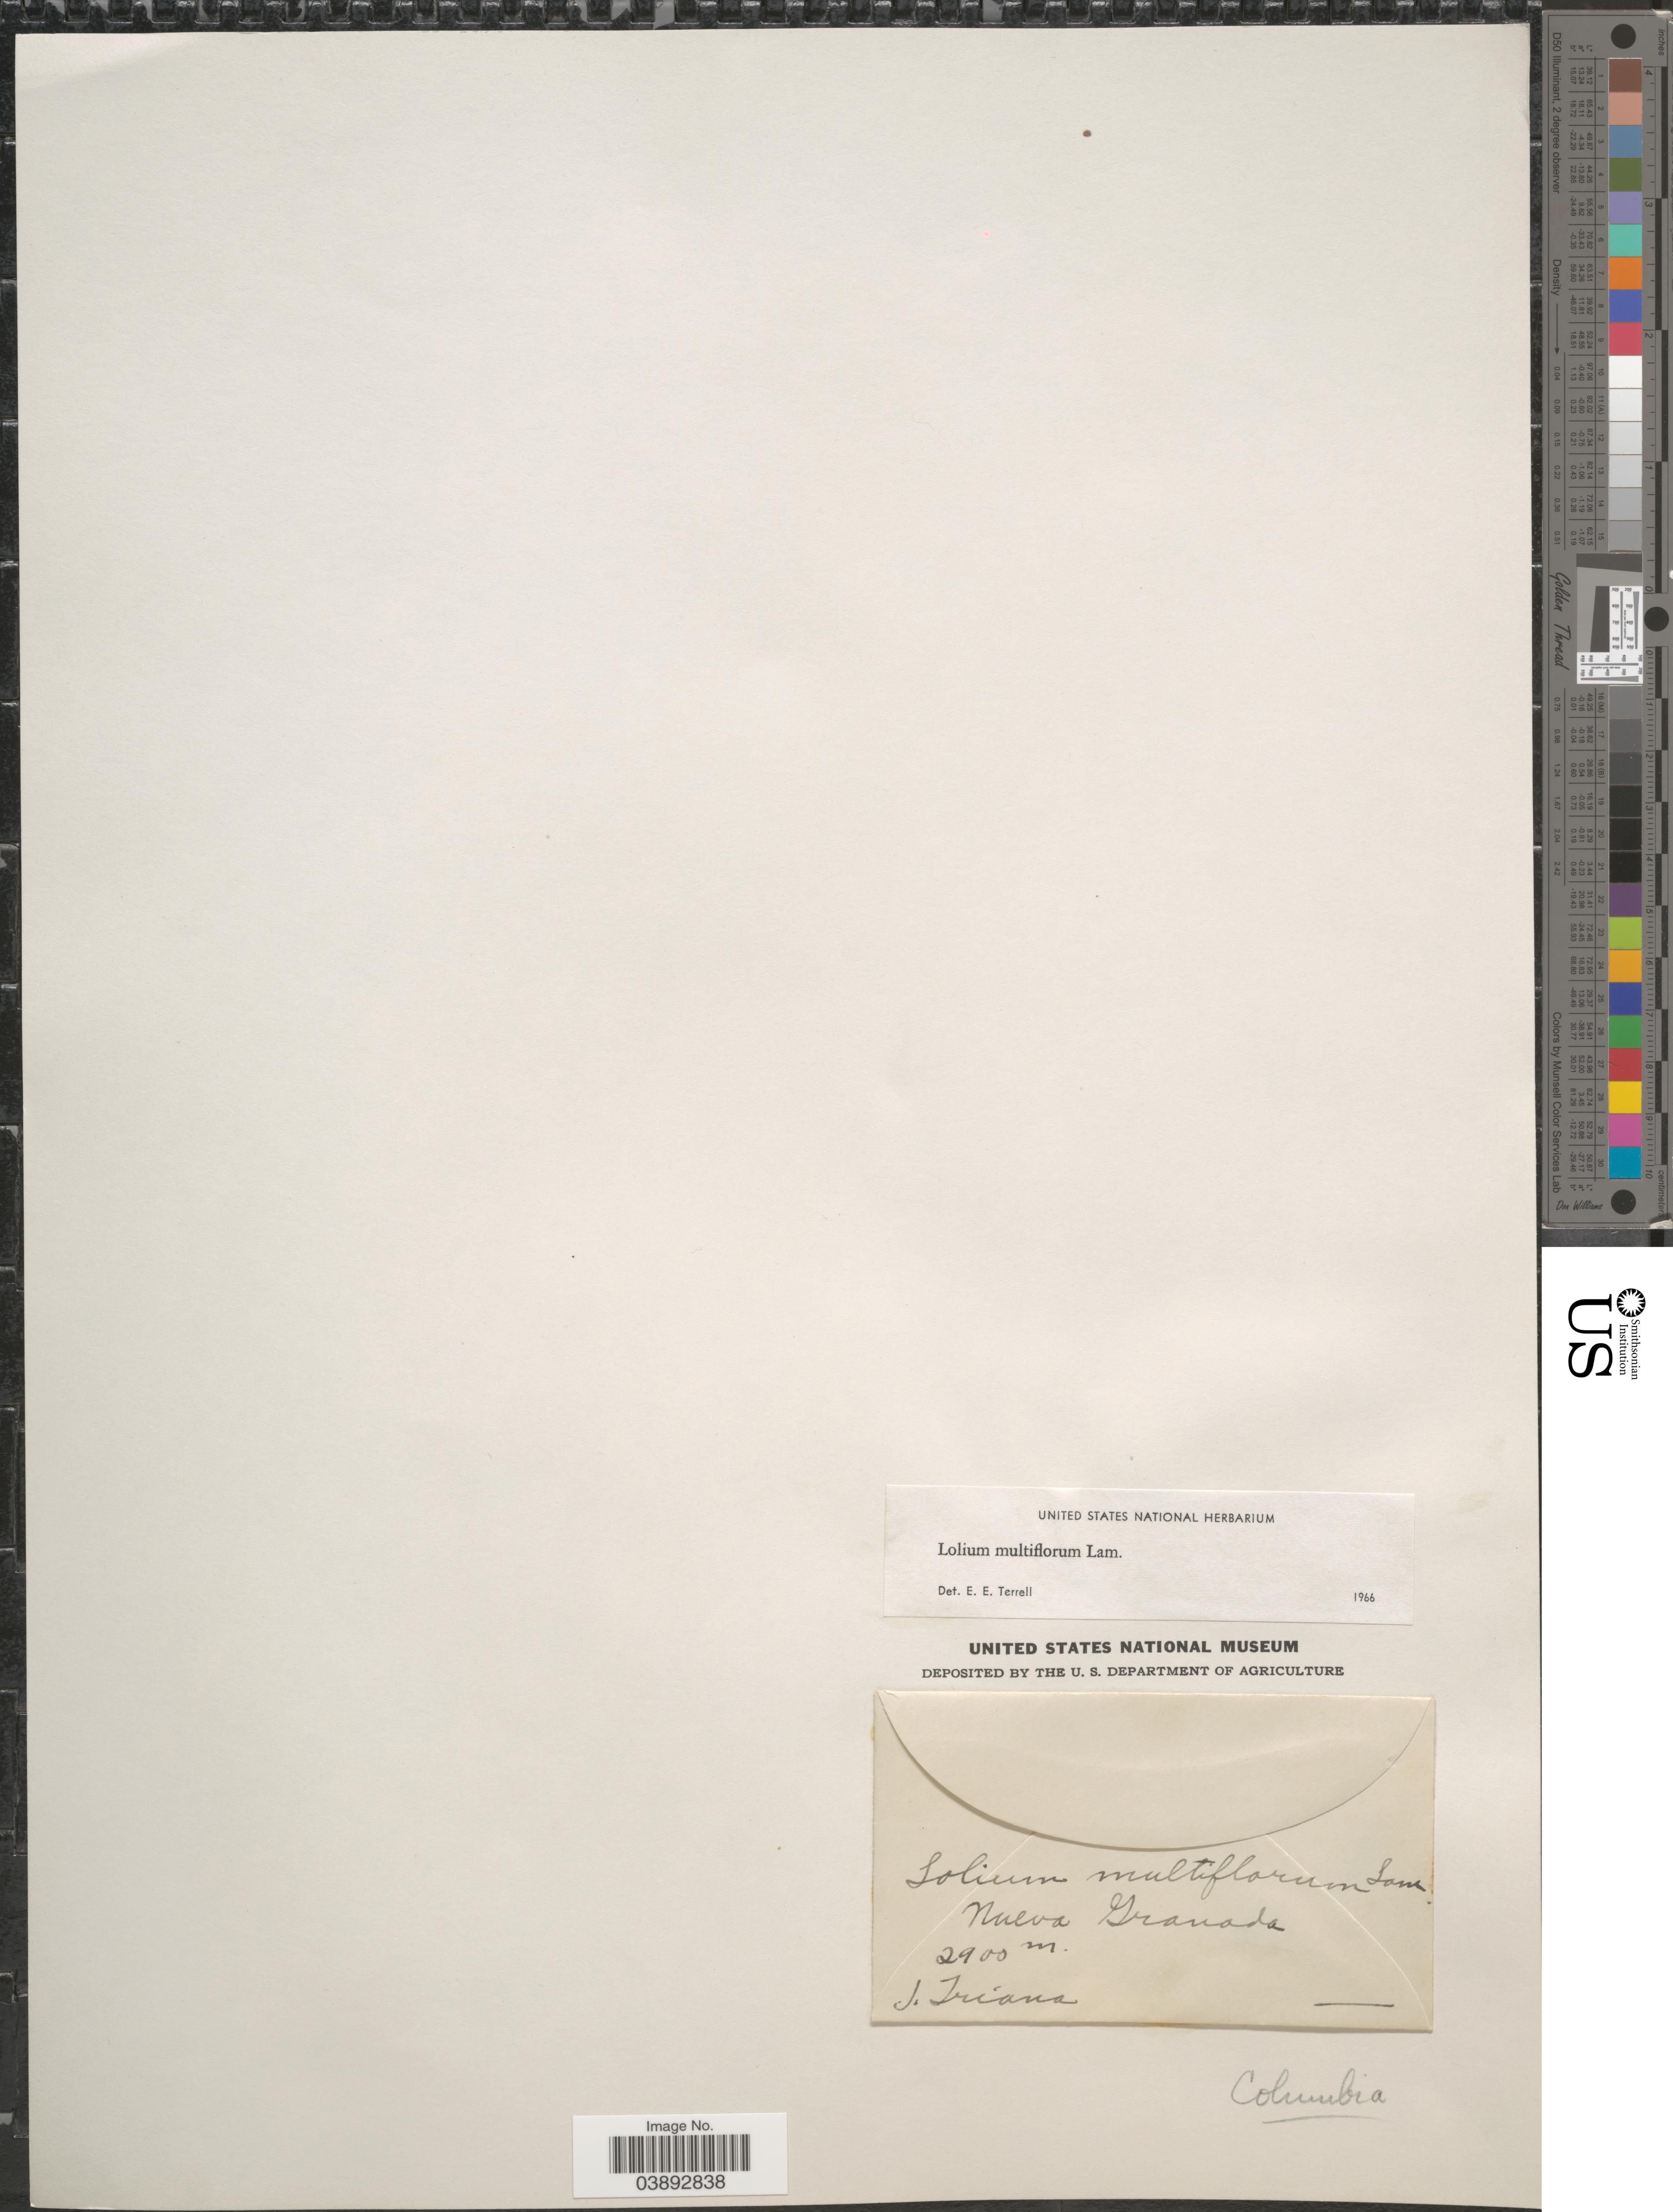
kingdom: Plantae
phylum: Tracheophyta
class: Liliopsida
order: Poales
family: Poaceae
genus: Lolium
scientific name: Lolium multiflorum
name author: Lam.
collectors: J. Triana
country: Colombia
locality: Nueva Granada.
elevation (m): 2900